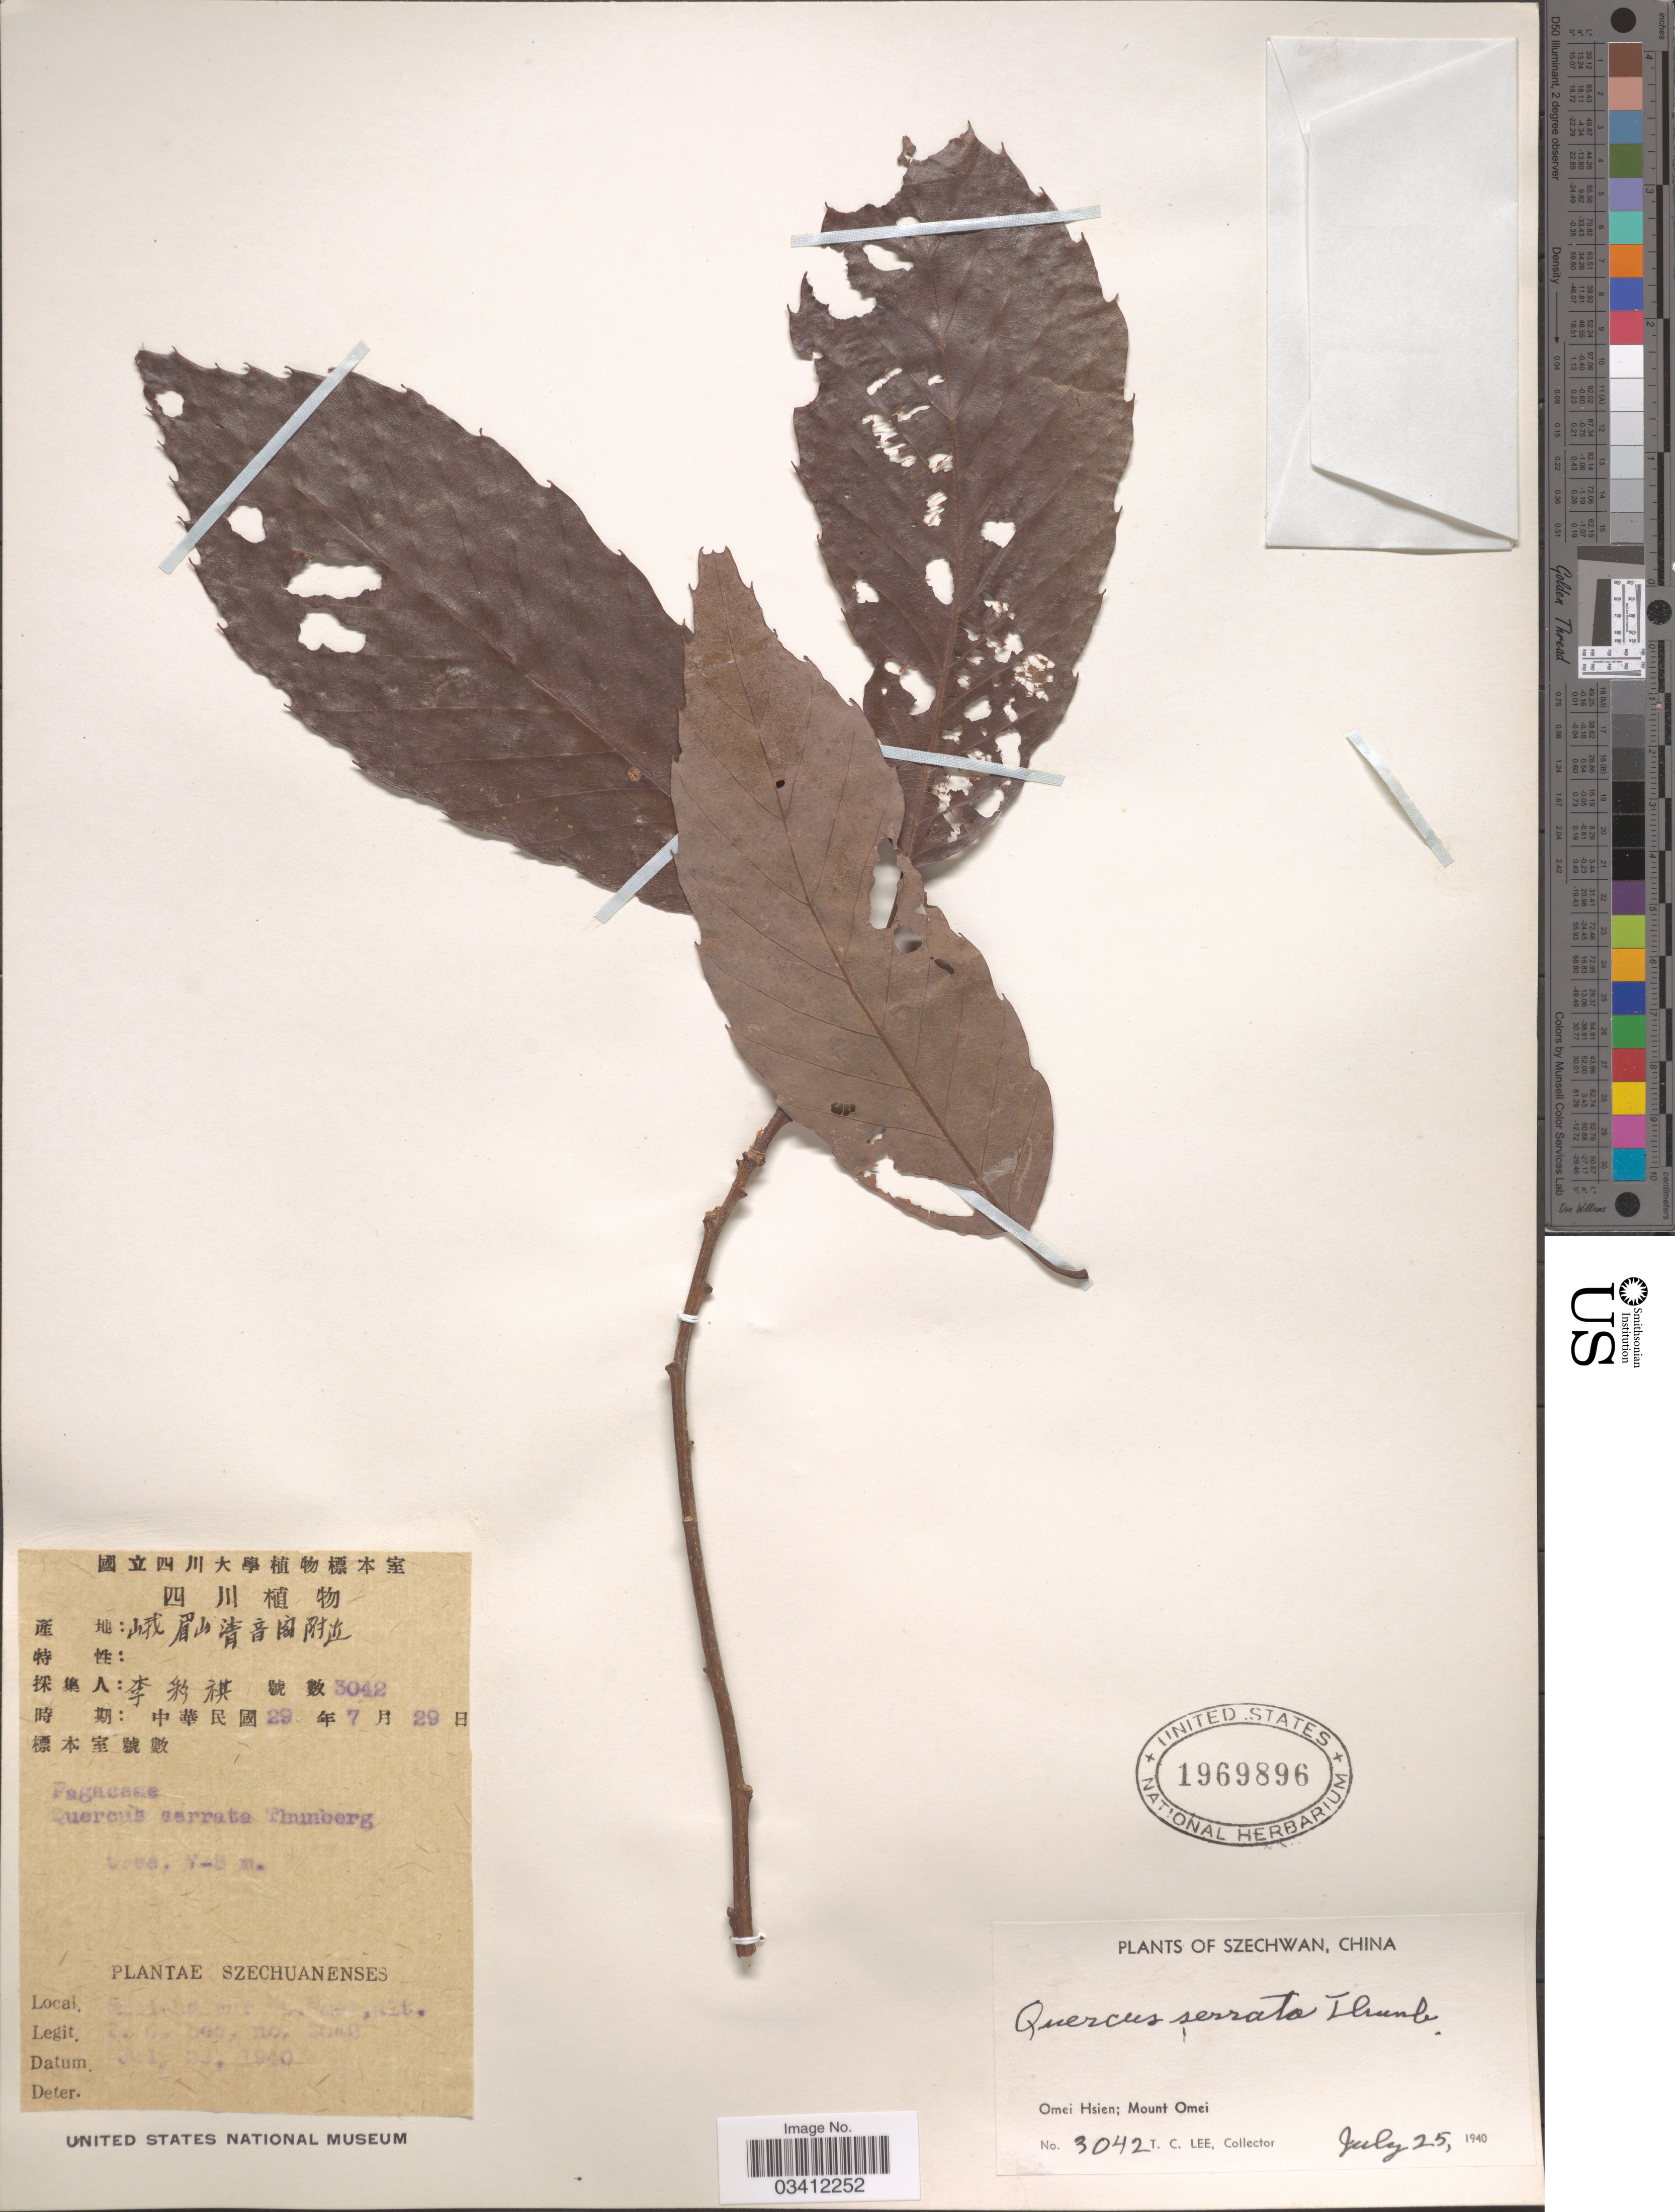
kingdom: Plantae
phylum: Tracheophyta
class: Magnoliopsida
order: Fagales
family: Fagaceae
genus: Quercus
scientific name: Quercus serrata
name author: Thunb.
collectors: T. Lee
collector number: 3042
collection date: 1940-07-25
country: China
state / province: Sichuan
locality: Szechwan. Omei Hsien; Mount Omei.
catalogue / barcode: US 1969896